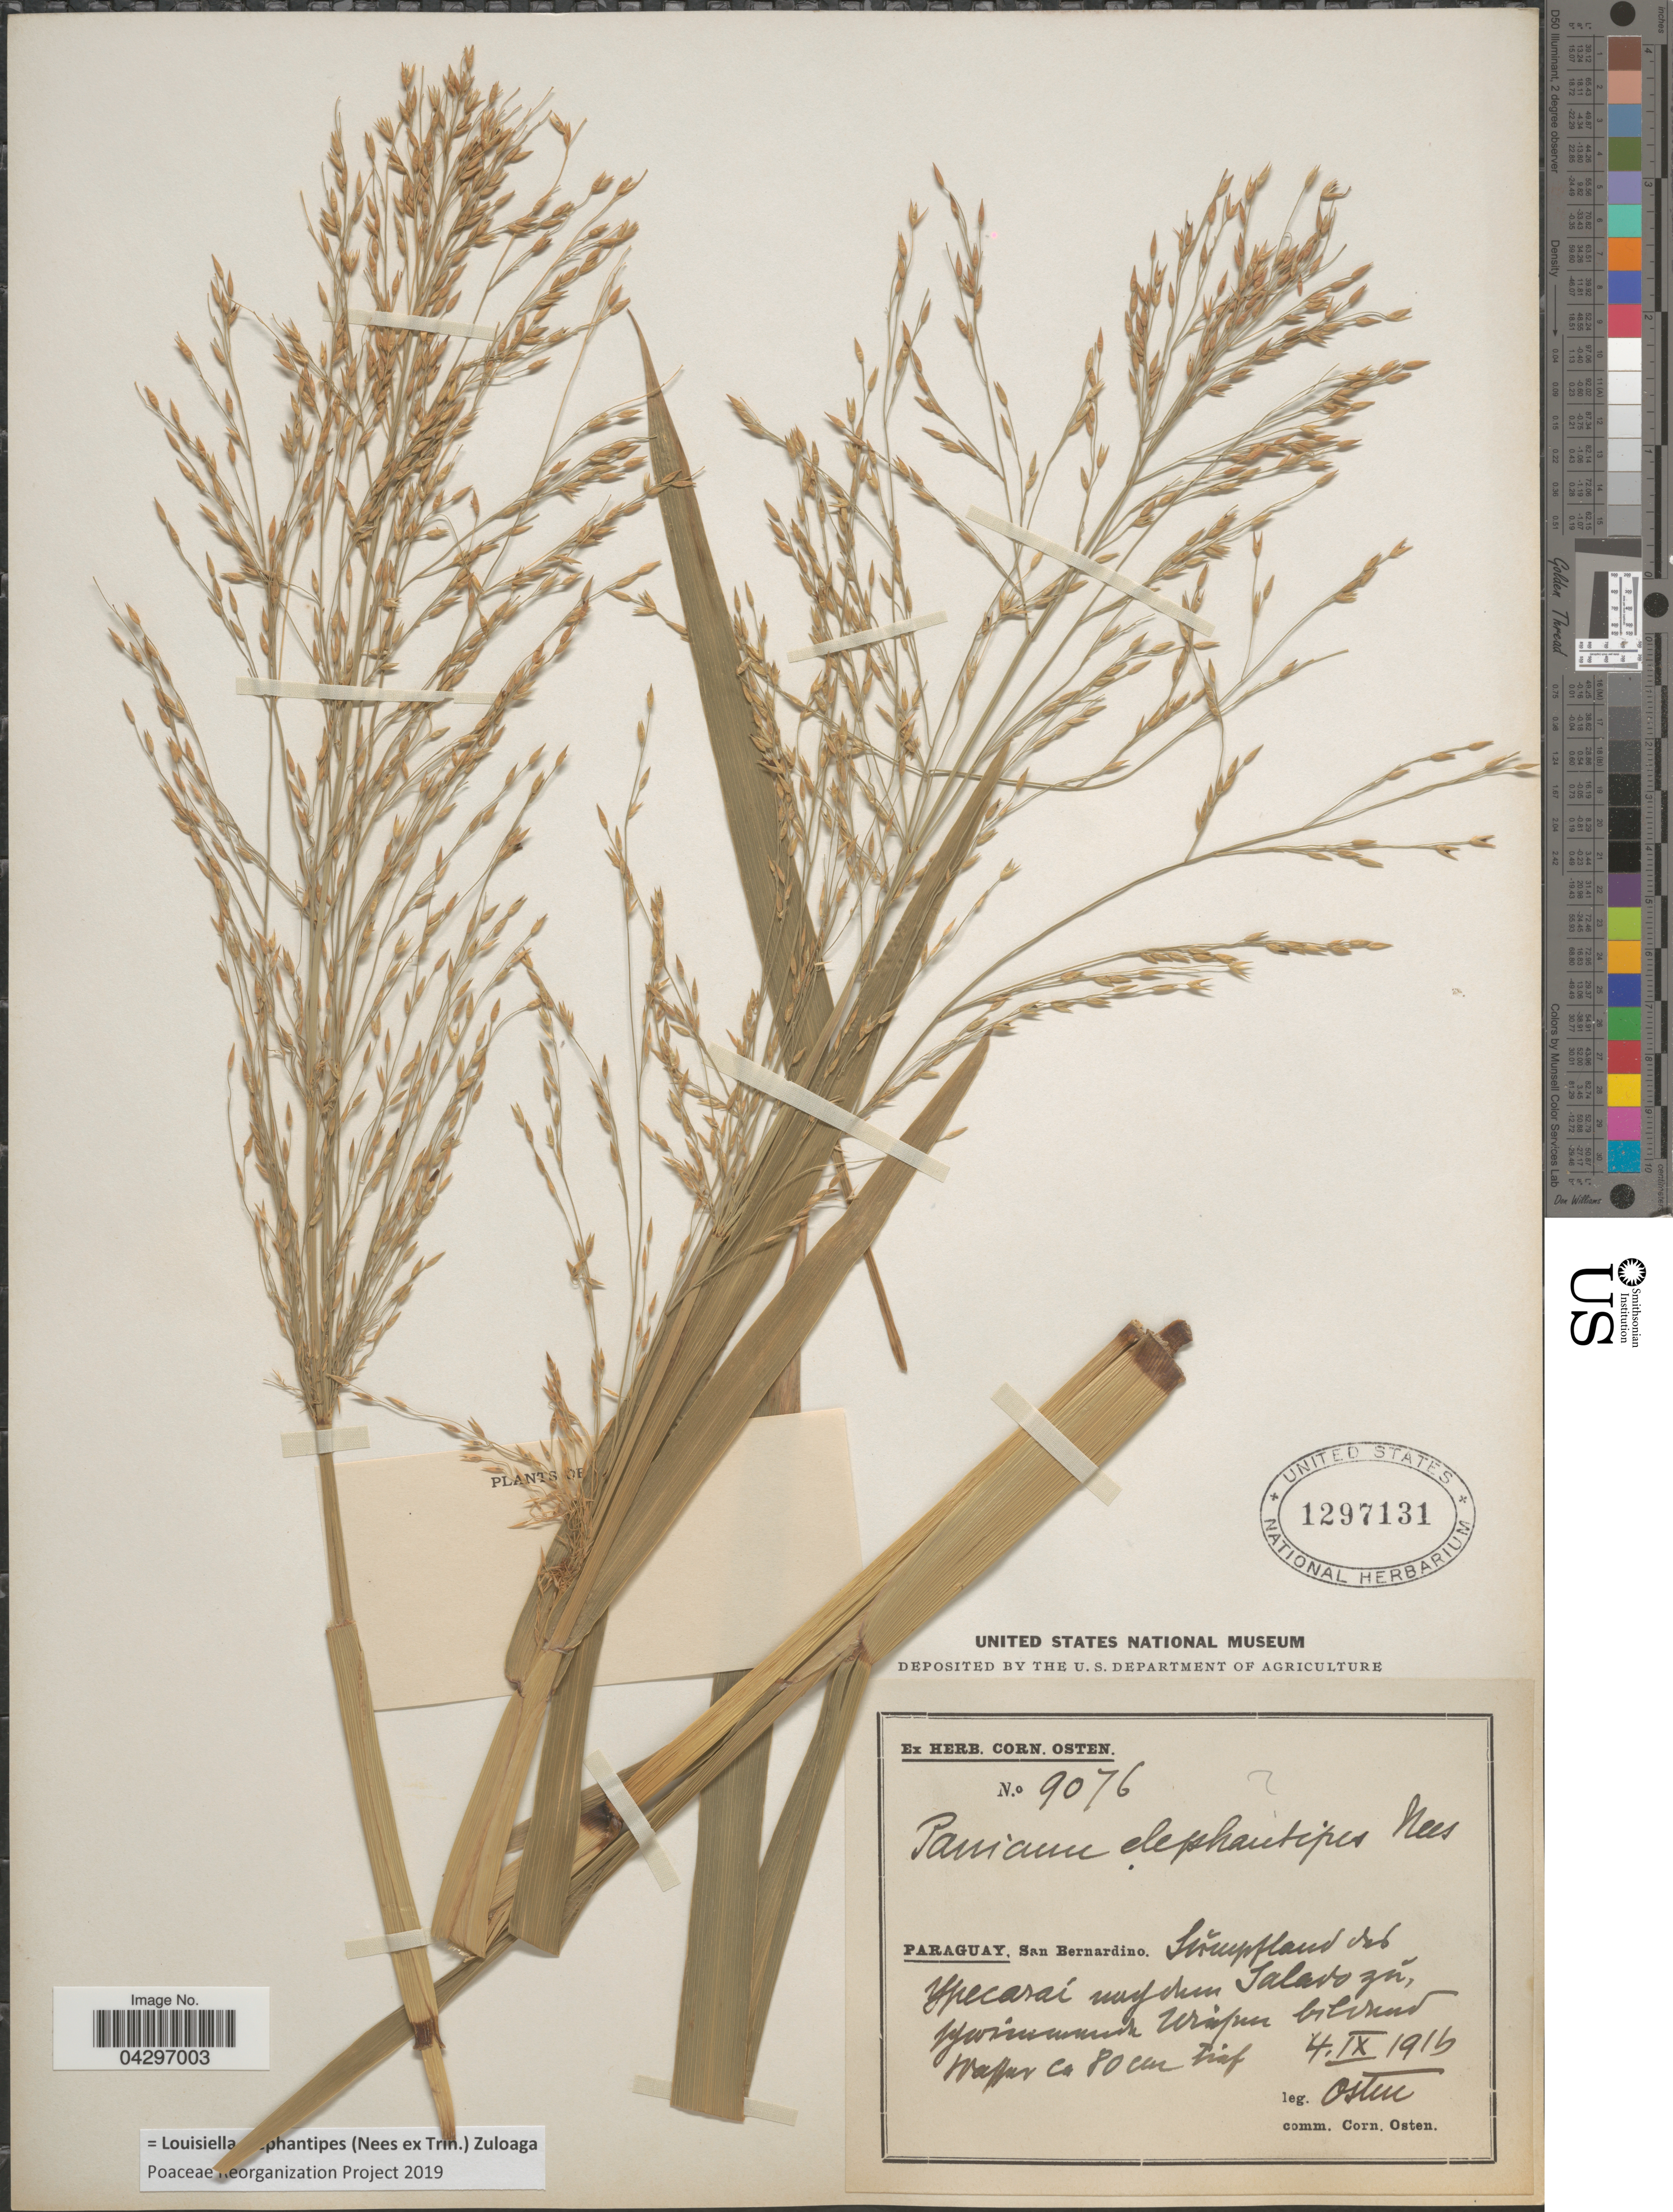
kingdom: Plantae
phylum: Tracheophyta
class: Liliopsida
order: Poales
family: Poaceae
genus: Louisiella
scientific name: Louisiella elephantipes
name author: (Nees ex Trin.) Zuloaga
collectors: C. Osten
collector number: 9076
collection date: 1916-09-04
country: Paraguay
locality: San Bernardino. [illegible text].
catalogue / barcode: US 1297131